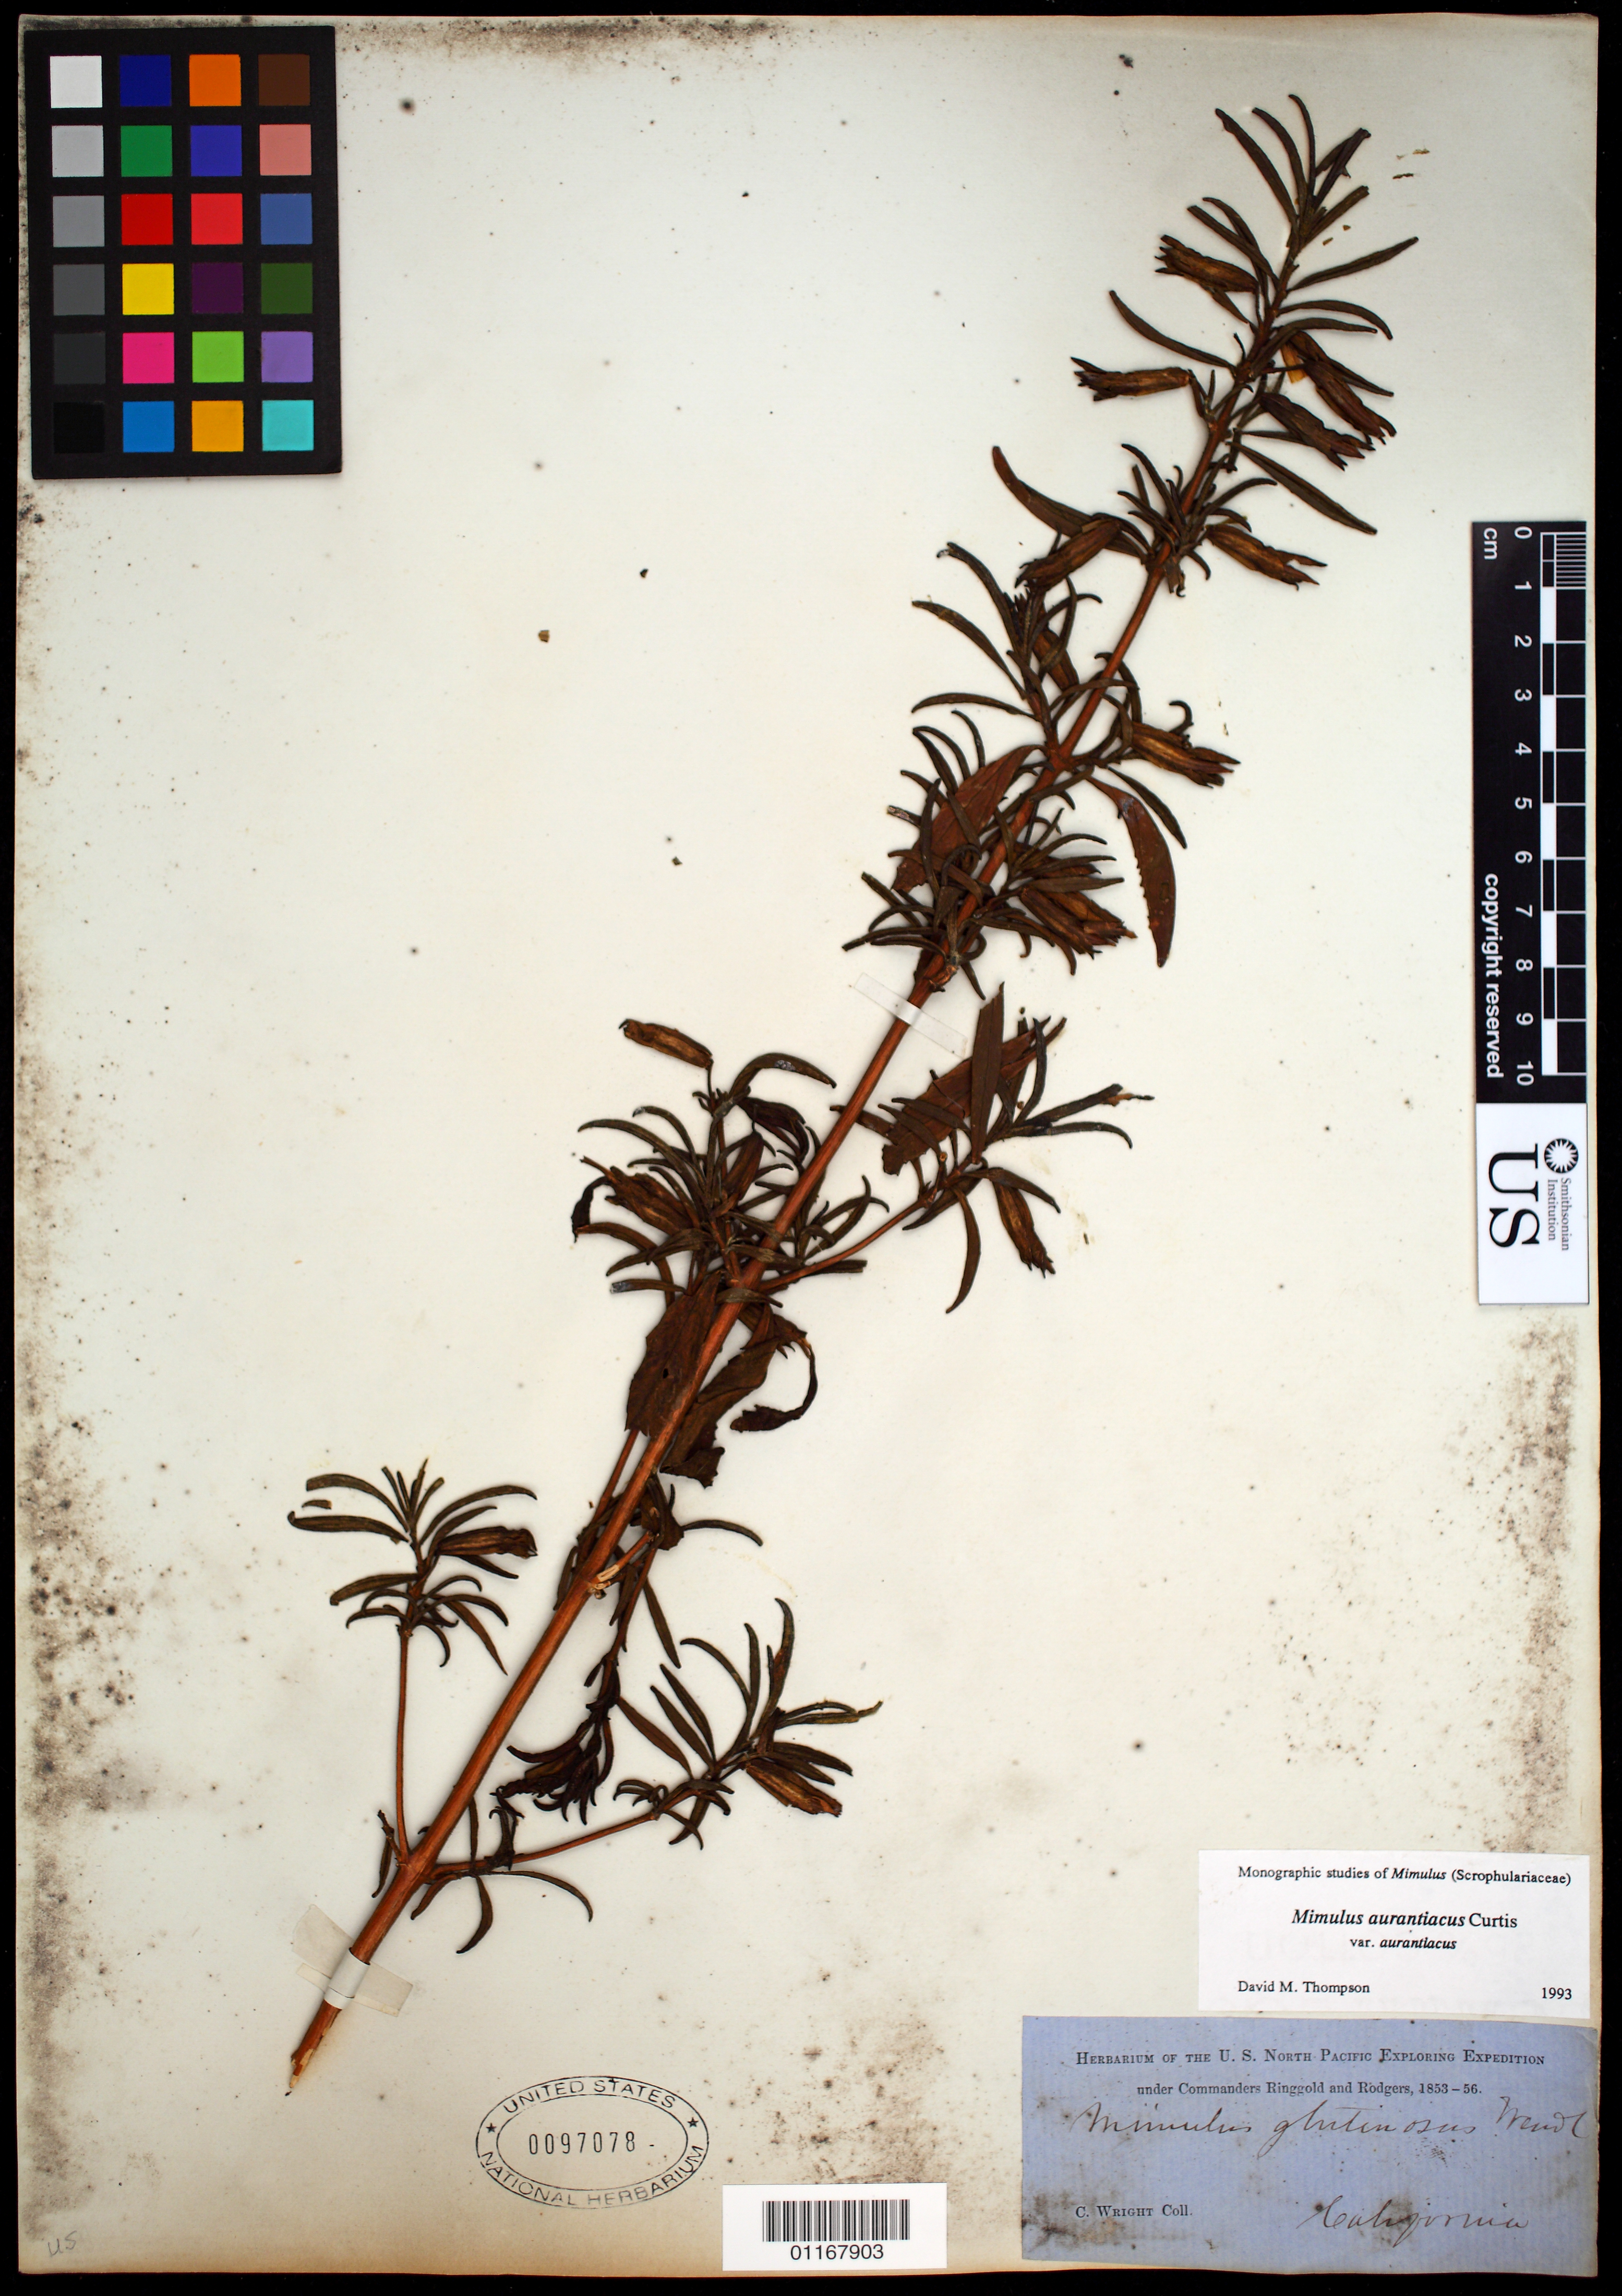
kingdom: Plantae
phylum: Tracheophyta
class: Magnoliopsida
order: Lamiales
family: Phrymaceae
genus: Mimulus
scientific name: Mimulus aurantiacus var. aurantiacus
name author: Curtis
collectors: C. Wright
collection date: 1853/1856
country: United States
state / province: California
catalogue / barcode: US 97078